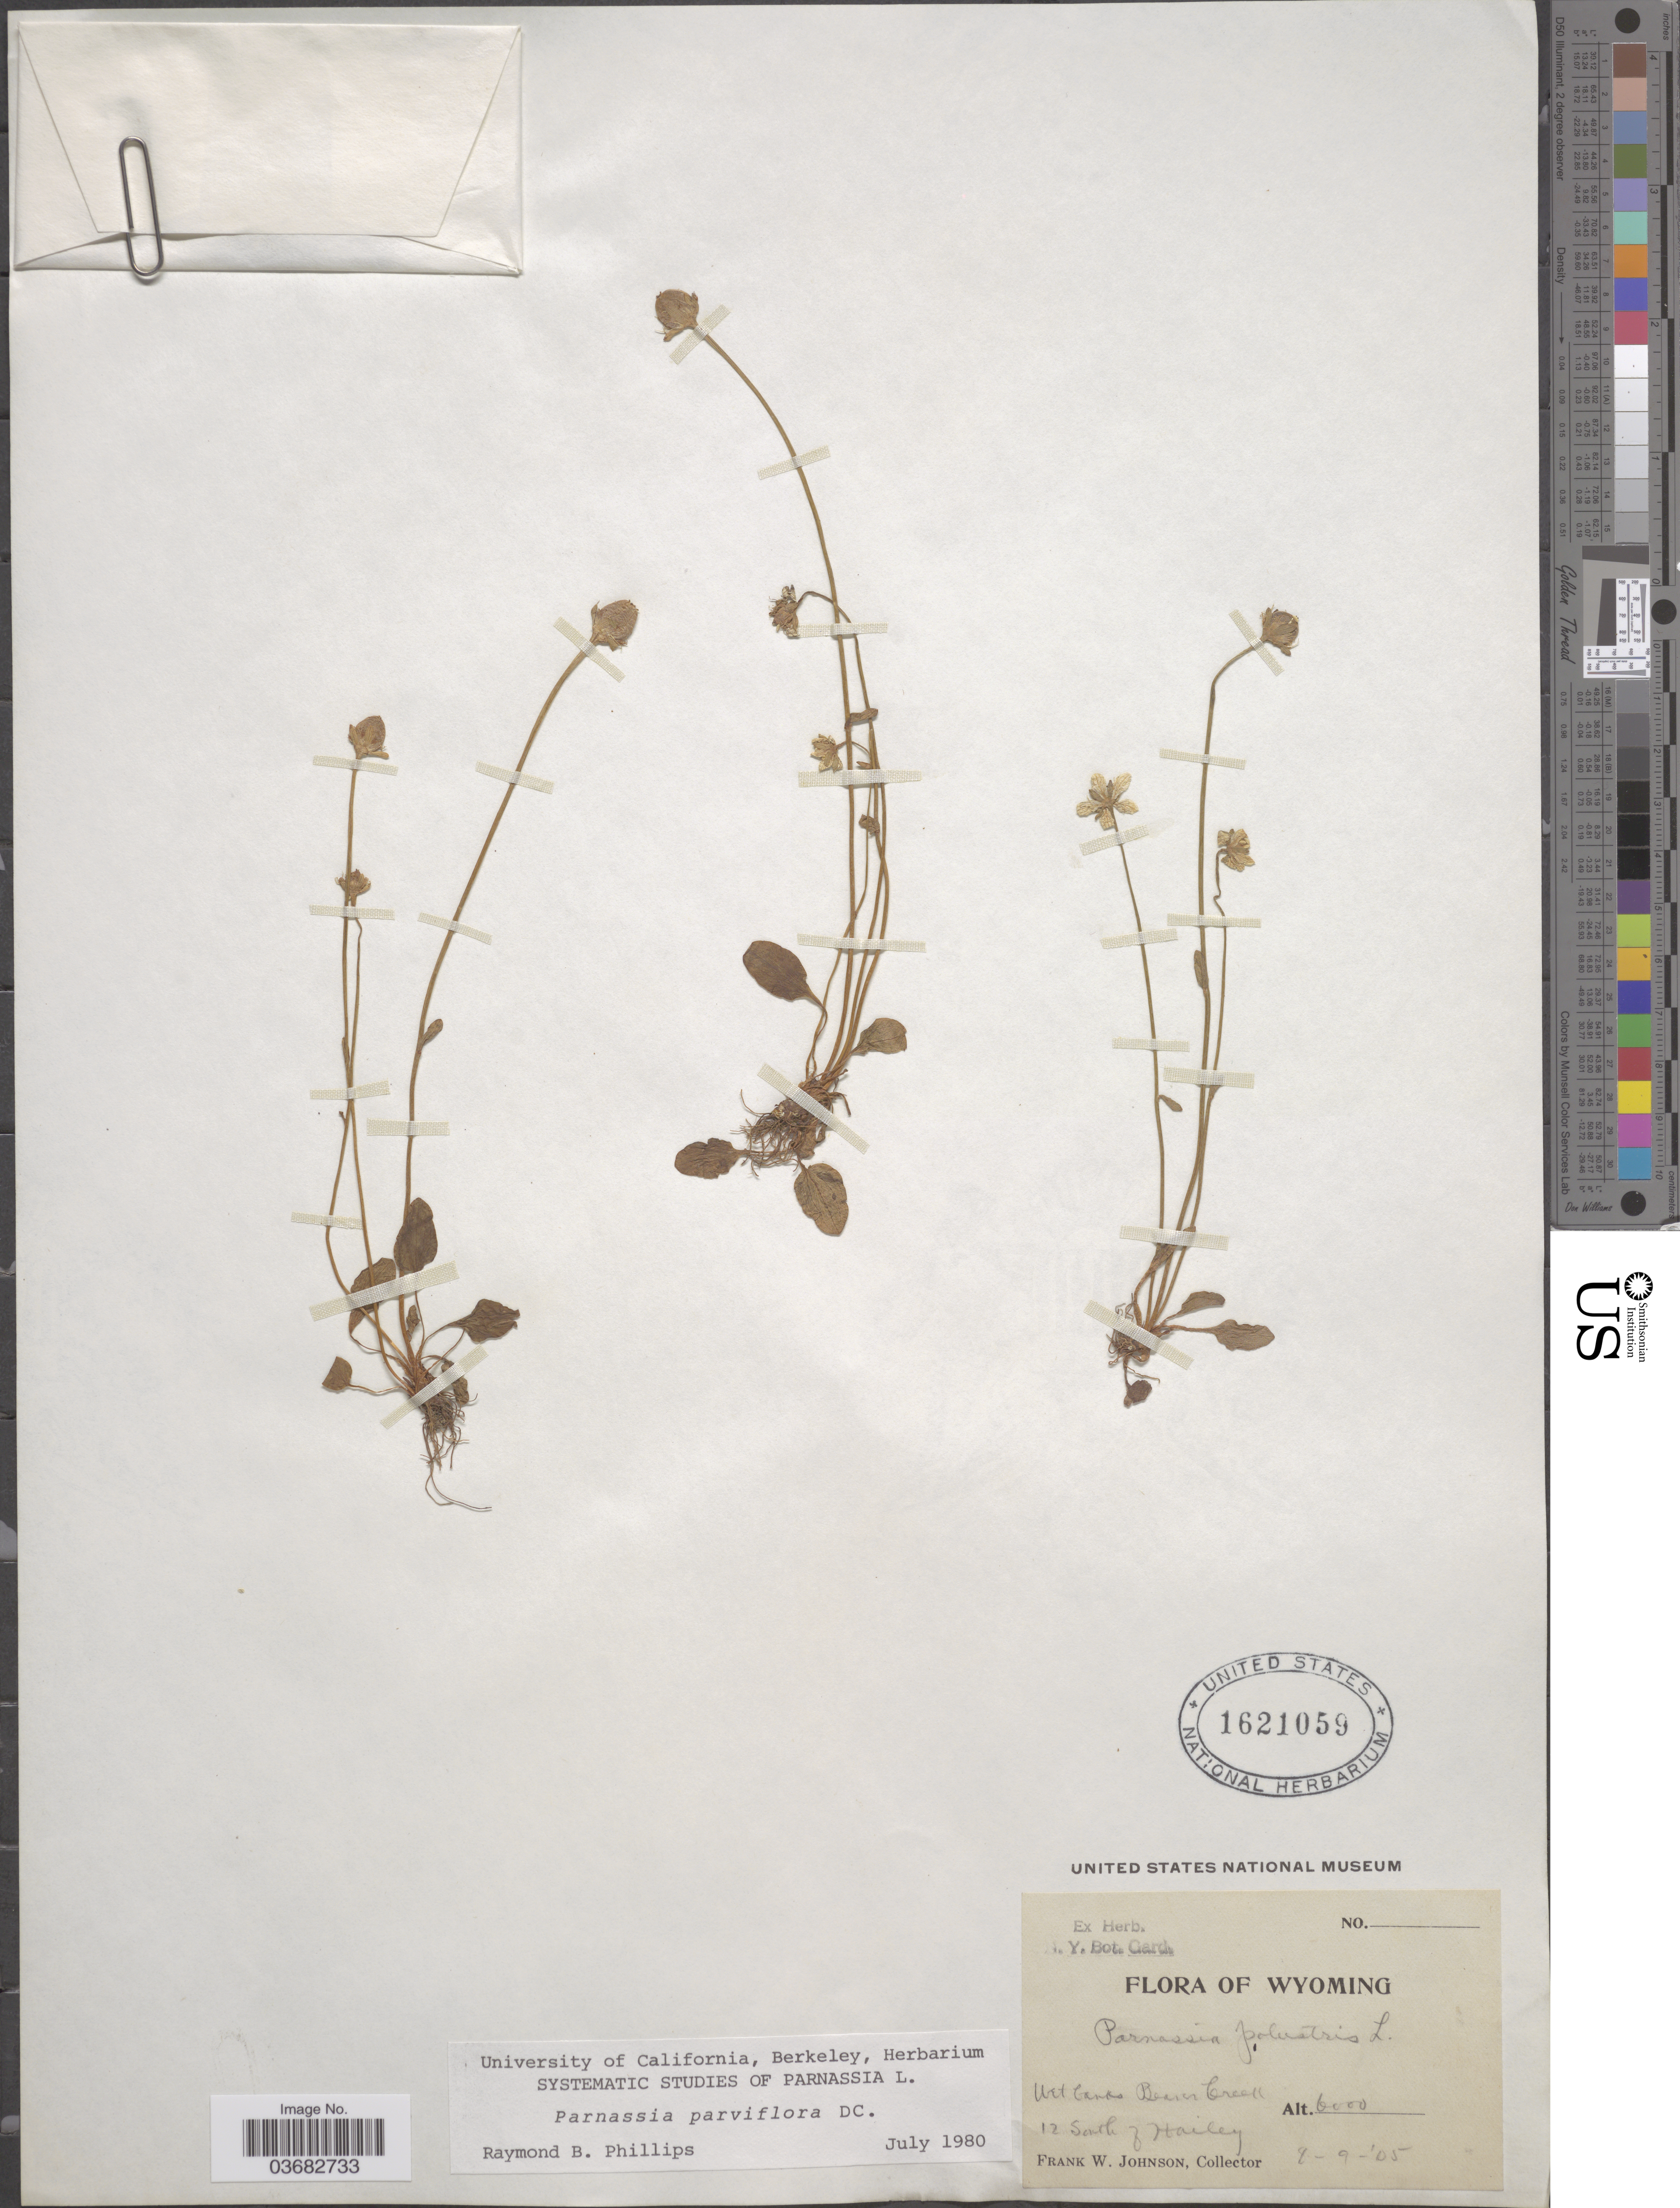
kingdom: Plantae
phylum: Tracheophyta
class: Magnoliopsida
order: Celastrales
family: Parnassiaceae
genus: Parnassia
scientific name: Parnassia parviflora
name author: DC.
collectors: F. W. Johnson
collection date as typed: Transcribed d/m/y: 9/9/5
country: United States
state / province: Wyoming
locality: Wet banks Beaver Creek. 12 South of Hailey.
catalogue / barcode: US 1621059